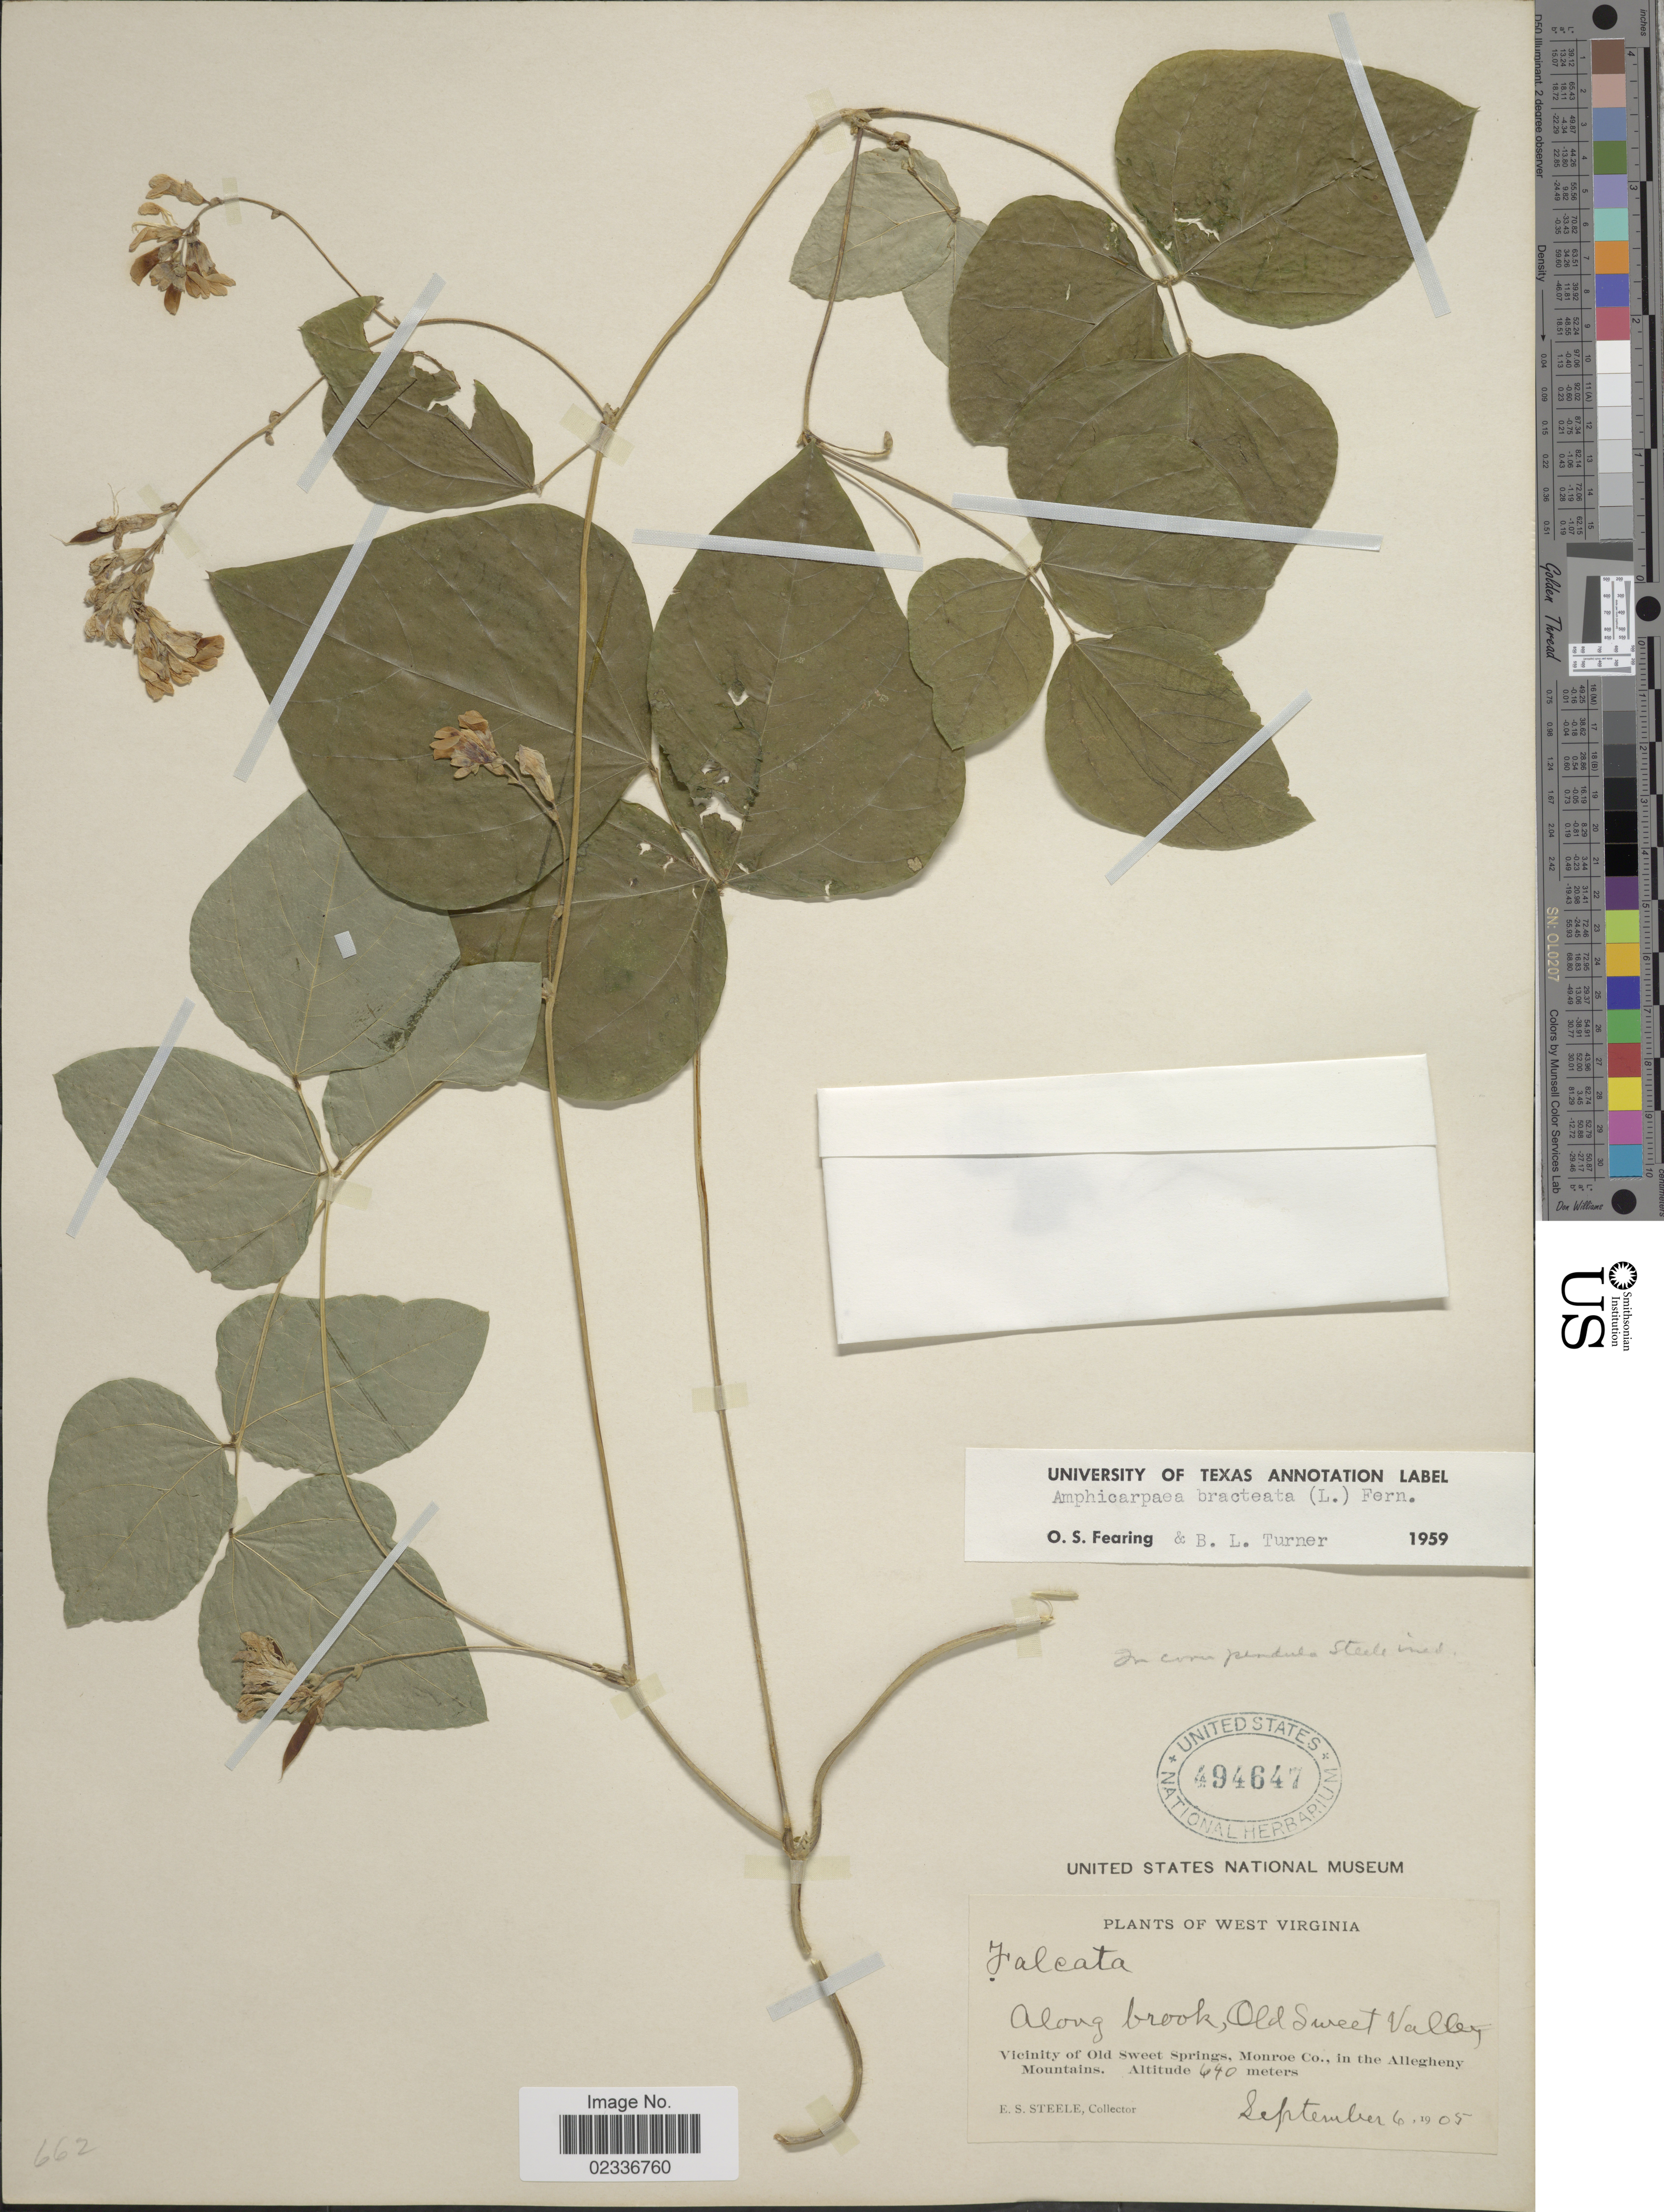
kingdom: Plantae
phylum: Tracheophyta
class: Magnoliopsida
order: Fabales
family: Fabaceae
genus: Amphicarpaea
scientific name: Amphicarpaea bracteata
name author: (L.) Fernald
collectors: E. Steele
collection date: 1905-09-06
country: United States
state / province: West Virginia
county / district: Monroe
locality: Along brook, Old Sweet Valley, vicinity of Old Sweet Springs, Monroe Co., in the Allegheny Mountains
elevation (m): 640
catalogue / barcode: US 494647